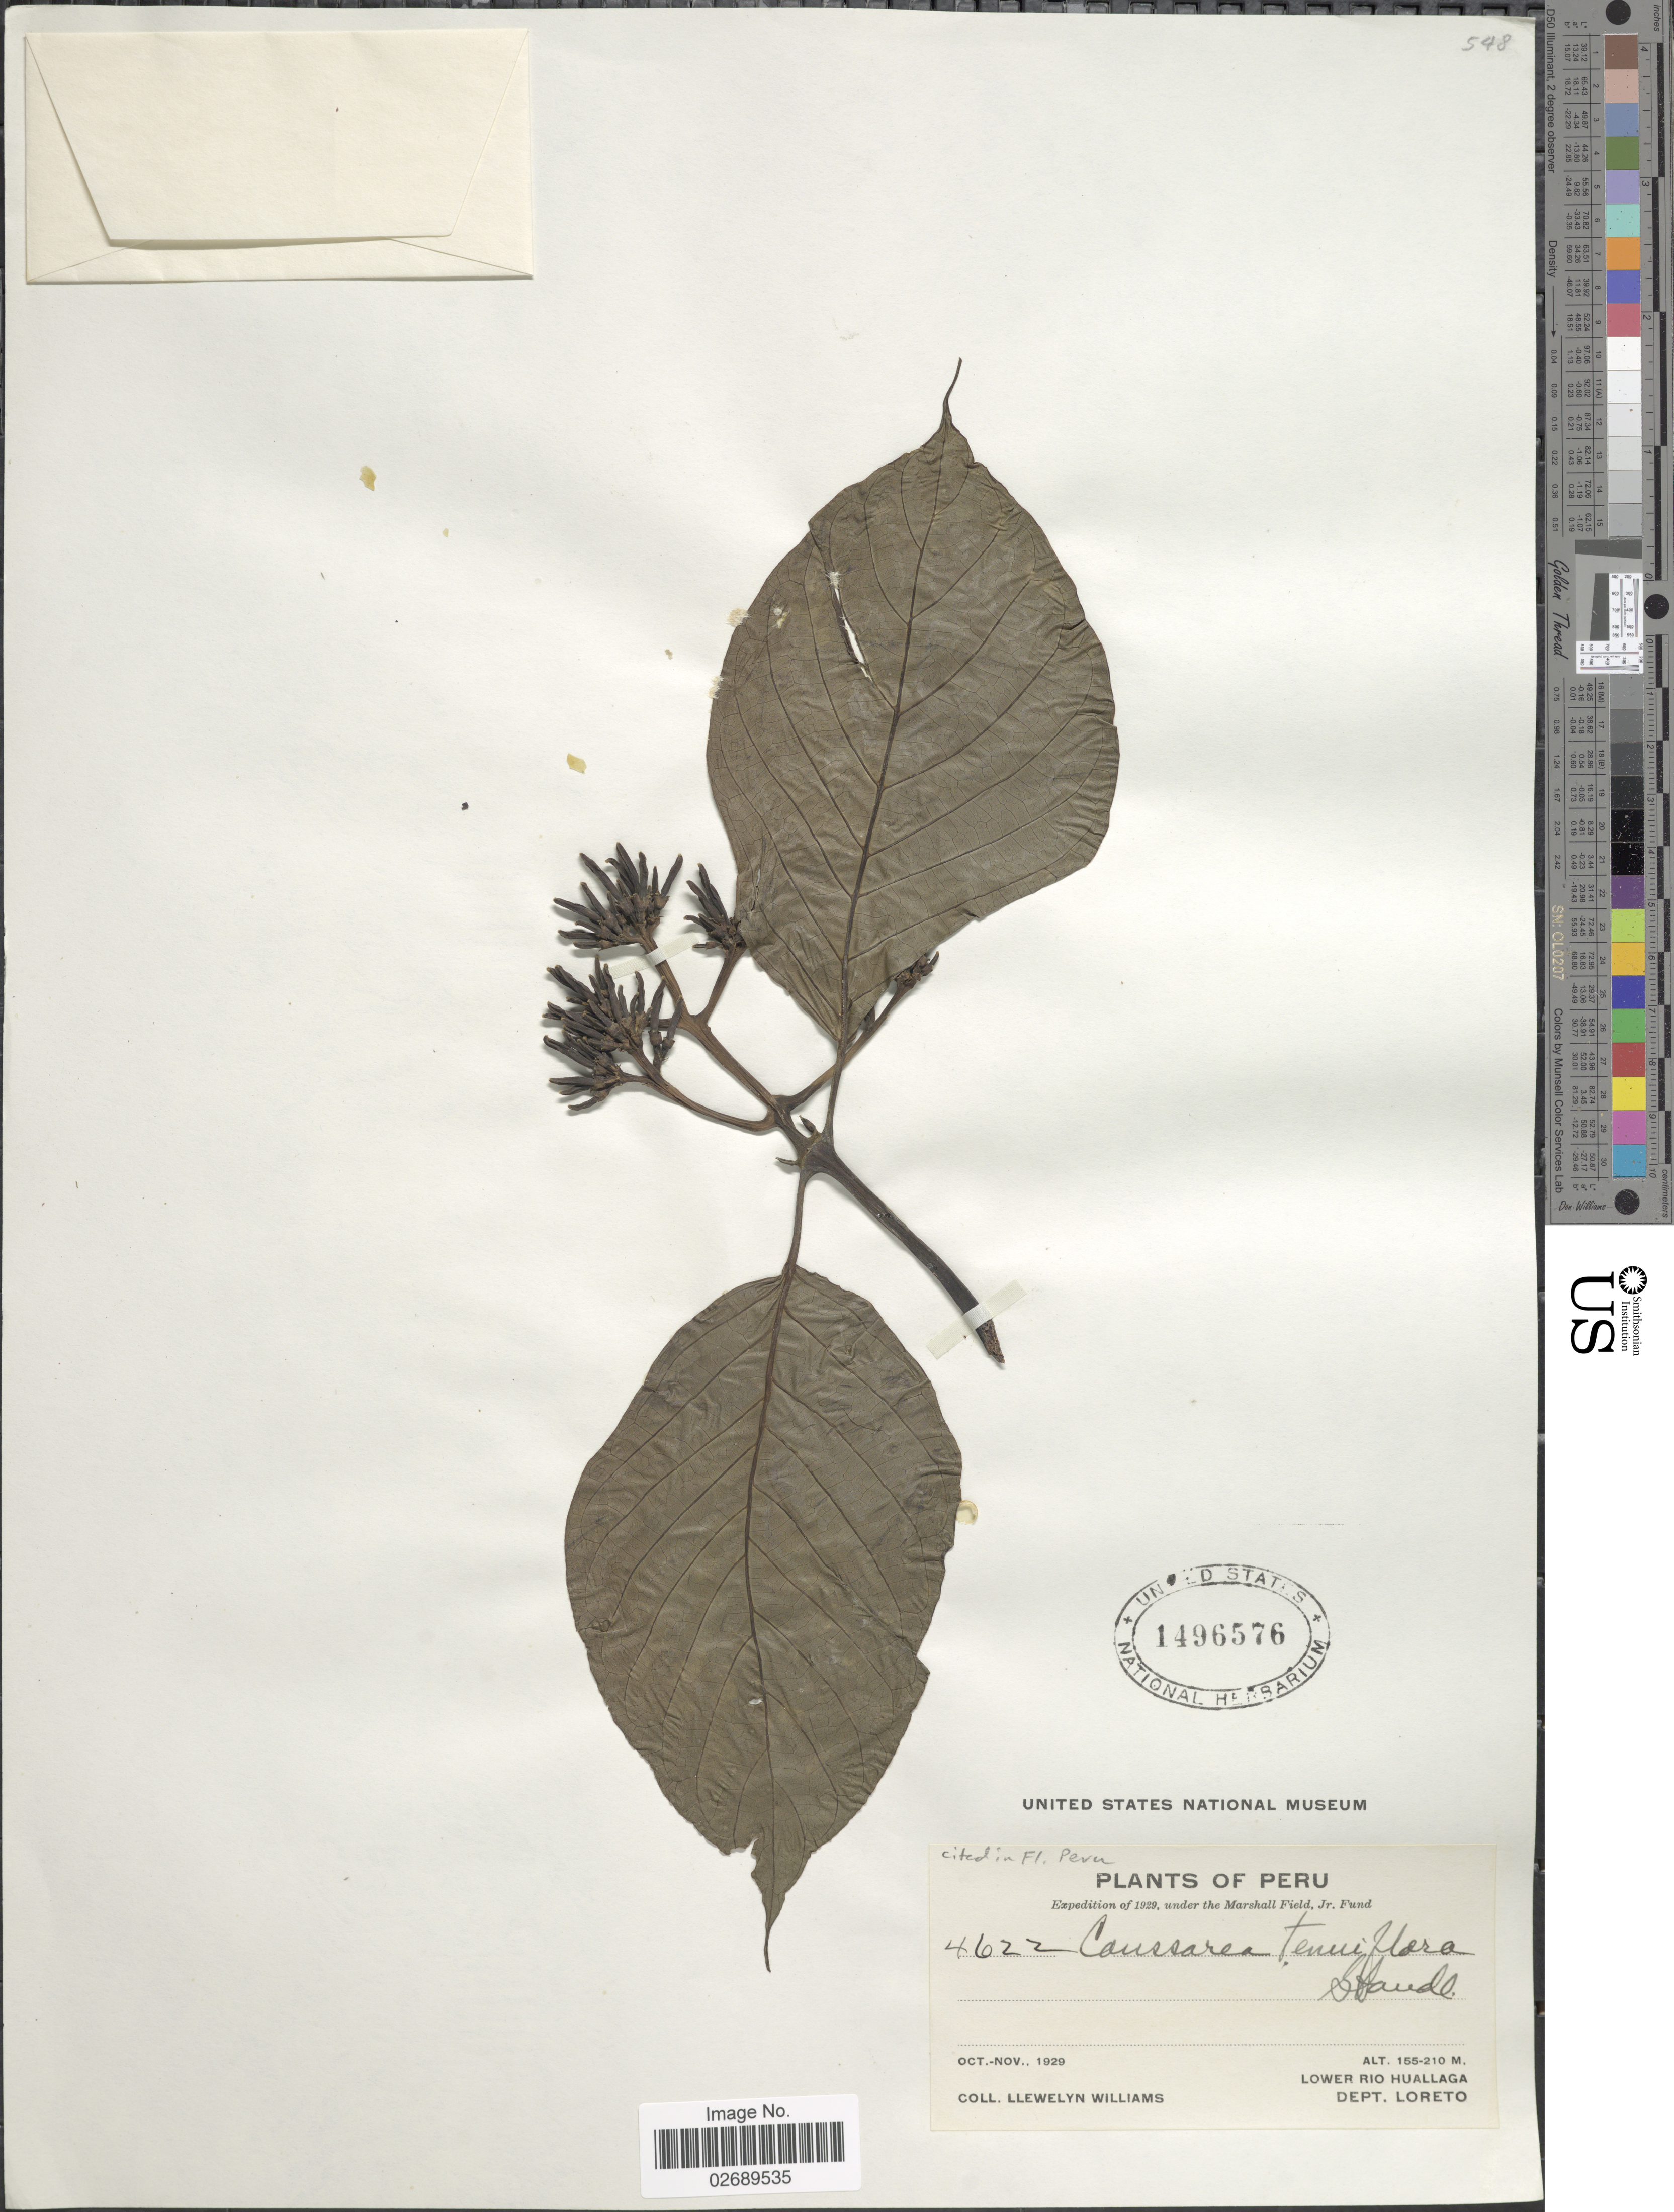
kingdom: Plantae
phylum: Tracheophyta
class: Magnoliopsida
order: Gentianales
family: Rubiaceae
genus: Coussarea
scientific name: Coussarea tenuiflora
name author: Standl.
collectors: Ll. Williams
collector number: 4622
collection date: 1929-10/1929-11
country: Peru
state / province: Loreto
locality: Lower Rio Huallaga. Dept. Loreto.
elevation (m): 155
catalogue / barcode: US 1496576